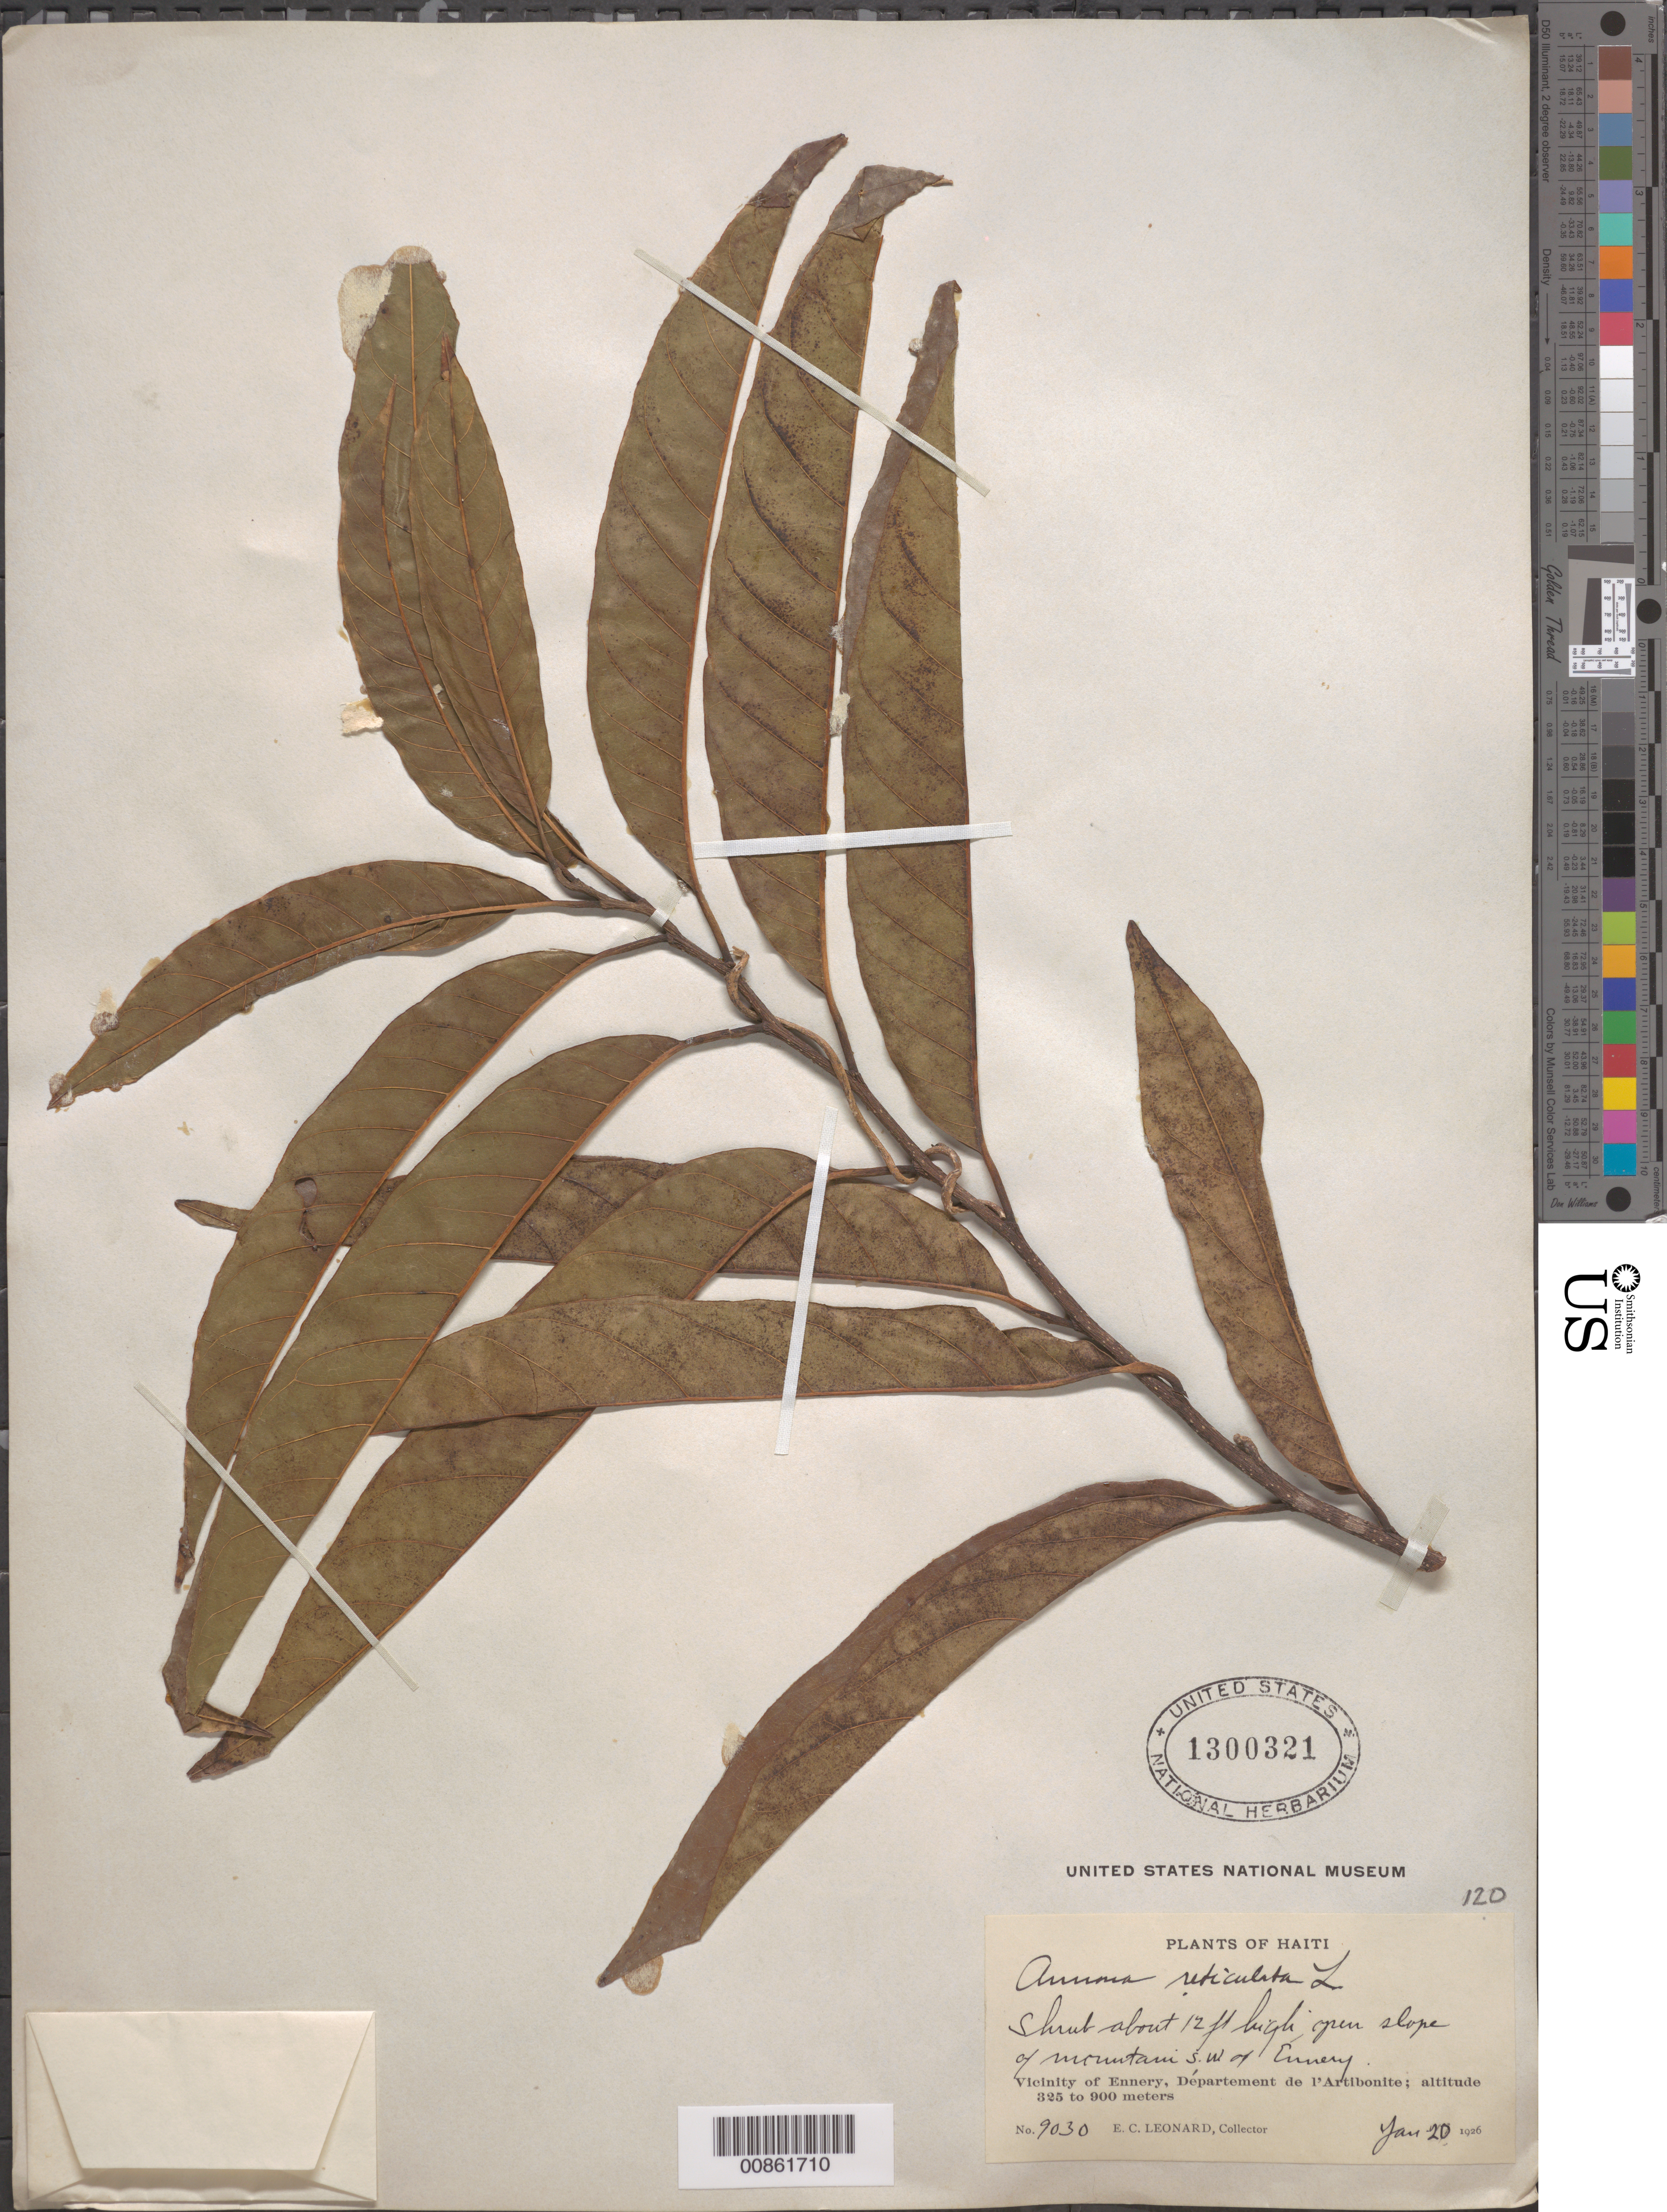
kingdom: Plantae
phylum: Tracheophyta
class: Magnoliopsida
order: Magnoliales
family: Annonaceae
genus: Annona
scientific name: Annona reticulata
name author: L.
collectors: E. C. Leonard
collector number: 9030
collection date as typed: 20 Jan 1926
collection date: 1926-01-20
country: Haiti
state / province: Artibonite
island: Hispaniola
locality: Mountain SW of Ennery.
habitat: Open slope.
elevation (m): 325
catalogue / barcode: US 1300321